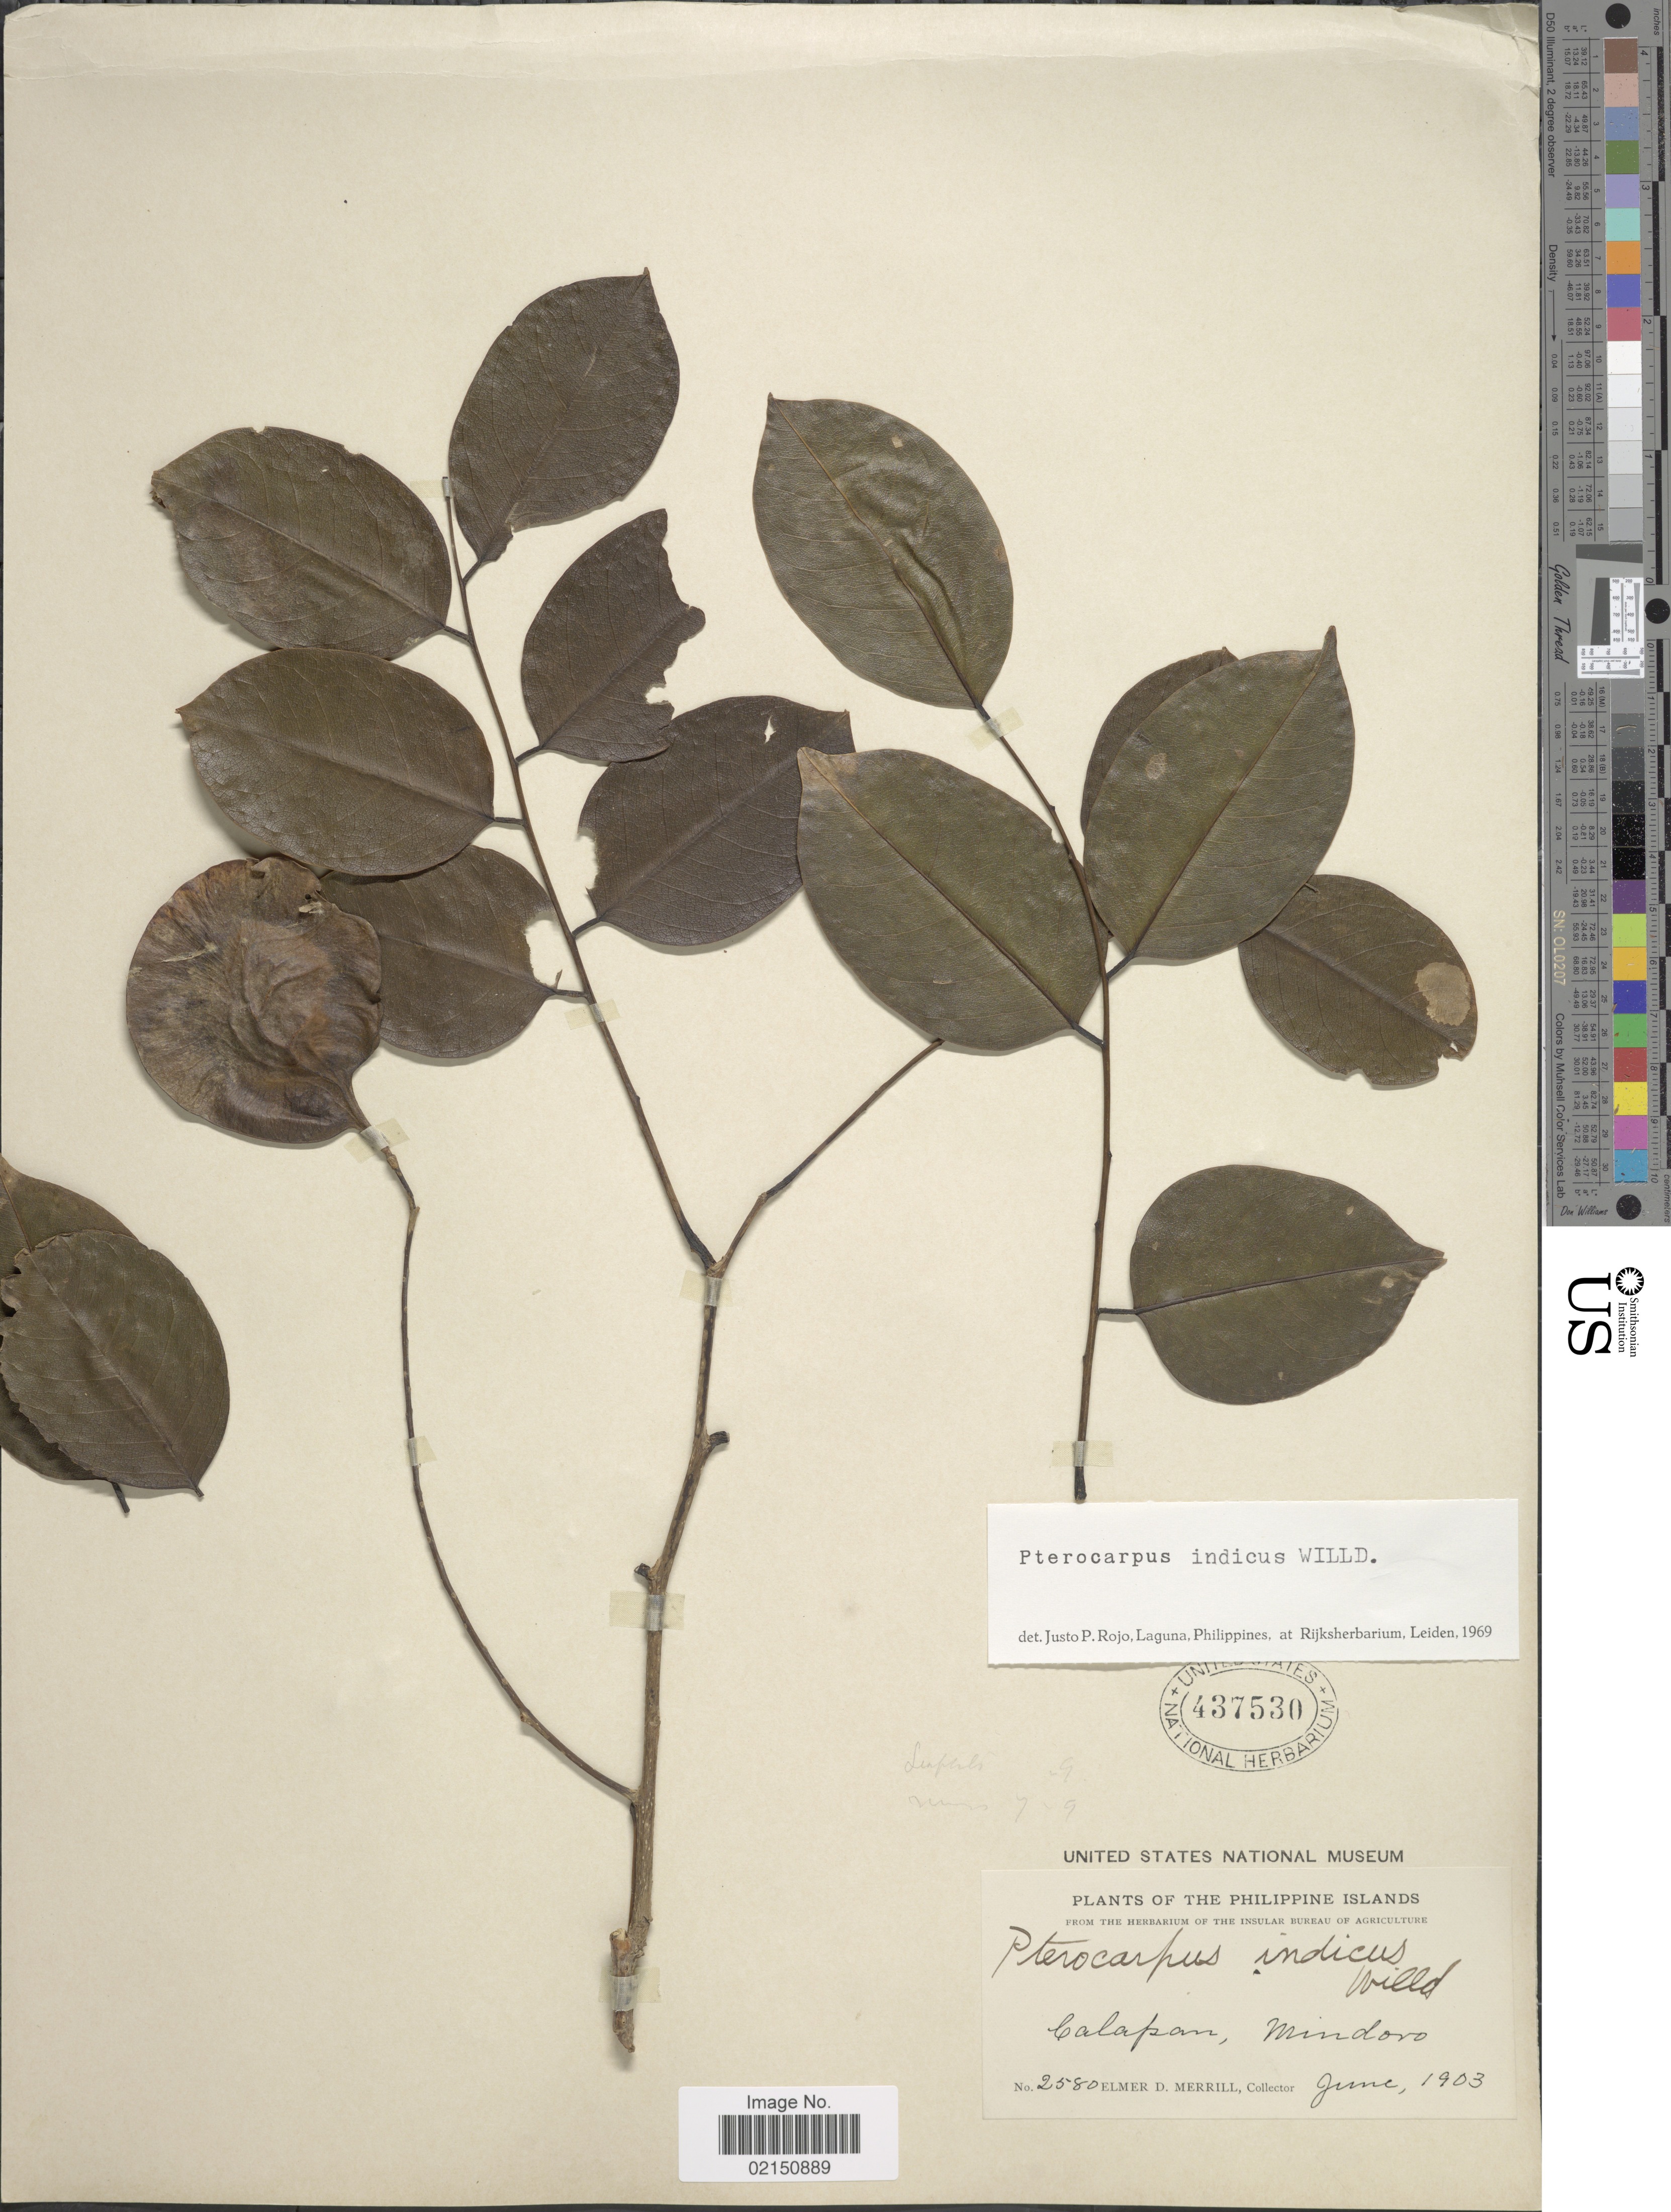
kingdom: Plantae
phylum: Tracheophyta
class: Magnoliopsida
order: Fabales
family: Fabaceae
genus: Pterocarpus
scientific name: Pterocarpus indicus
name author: Willd.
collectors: E. D. Merrill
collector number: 2580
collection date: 1903-06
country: Philippines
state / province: Mimaropa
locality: The Philippine Islands, Calapan, Mindoro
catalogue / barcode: US 437530